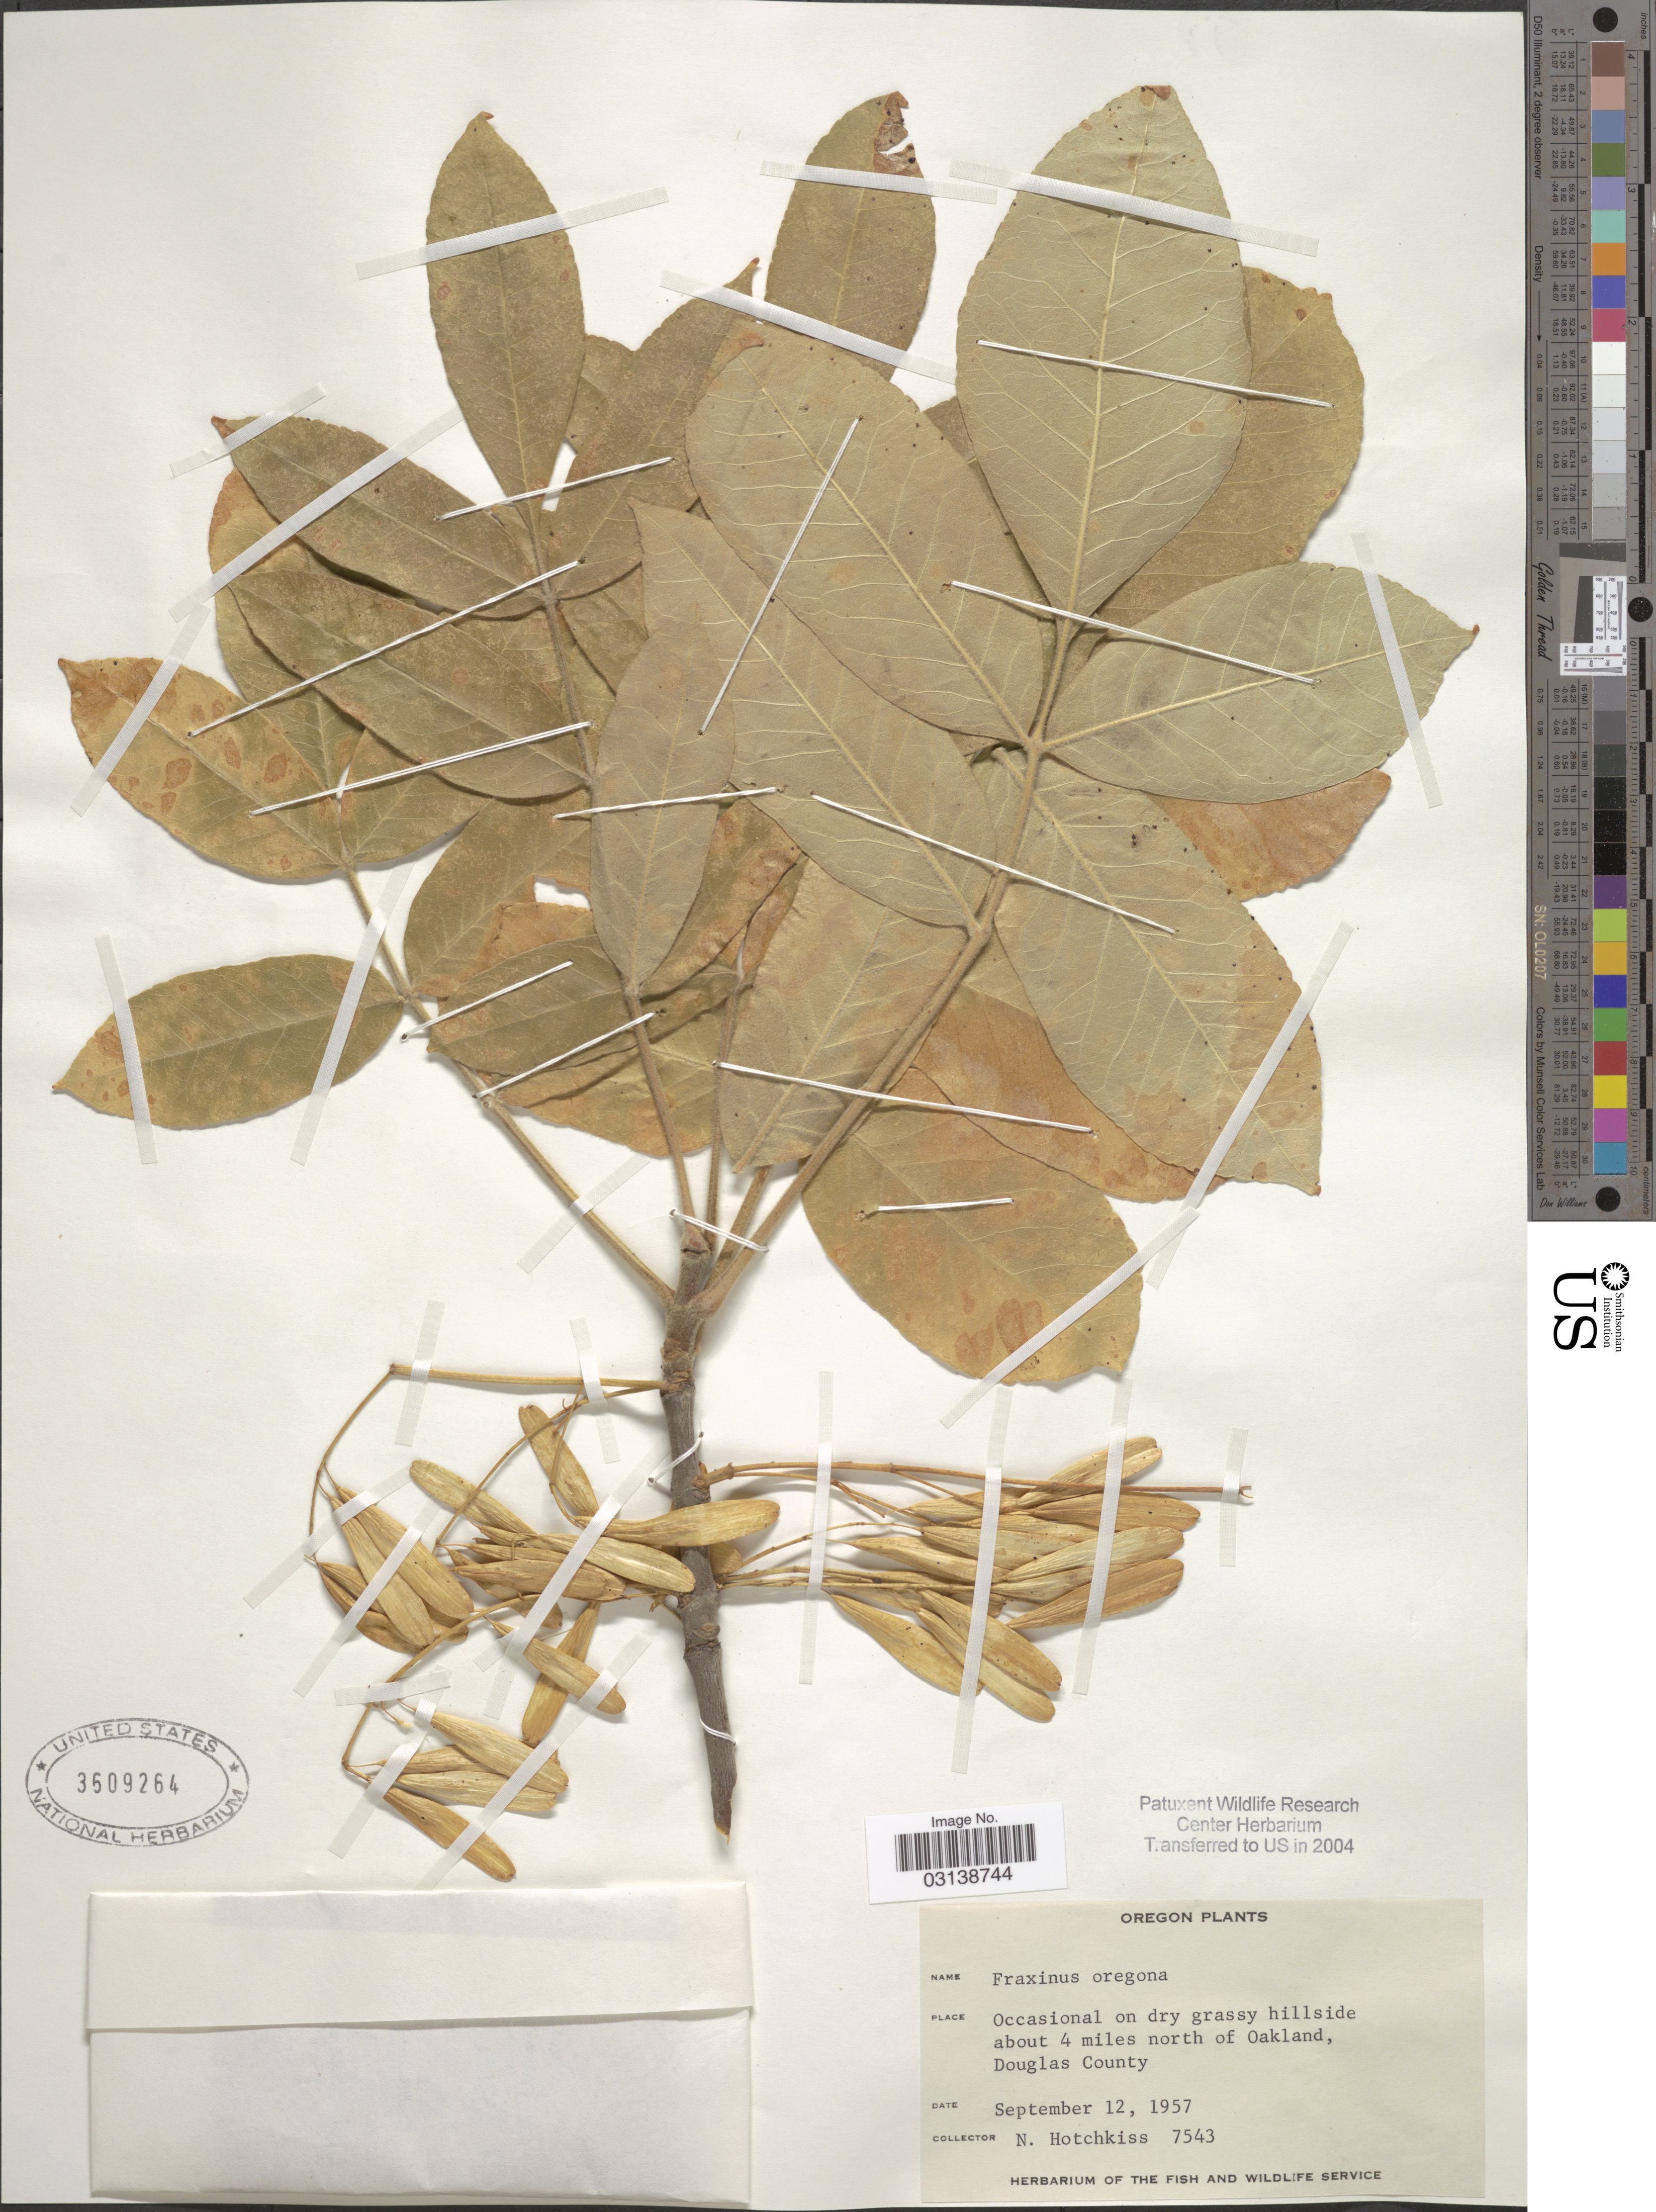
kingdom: Plantae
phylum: Tracheophyta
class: Magnoliopsida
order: Lamiales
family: Oleaceae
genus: Fraxinus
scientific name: Fraxinus latifolia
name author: Benth.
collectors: N. Hotchkiss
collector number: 7543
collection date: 1957-09-12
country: United States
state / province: Oregon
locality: Occasional on dry grassy hillside about 4 miles north of Oakland, Douglas County.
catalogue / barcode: US 3609264